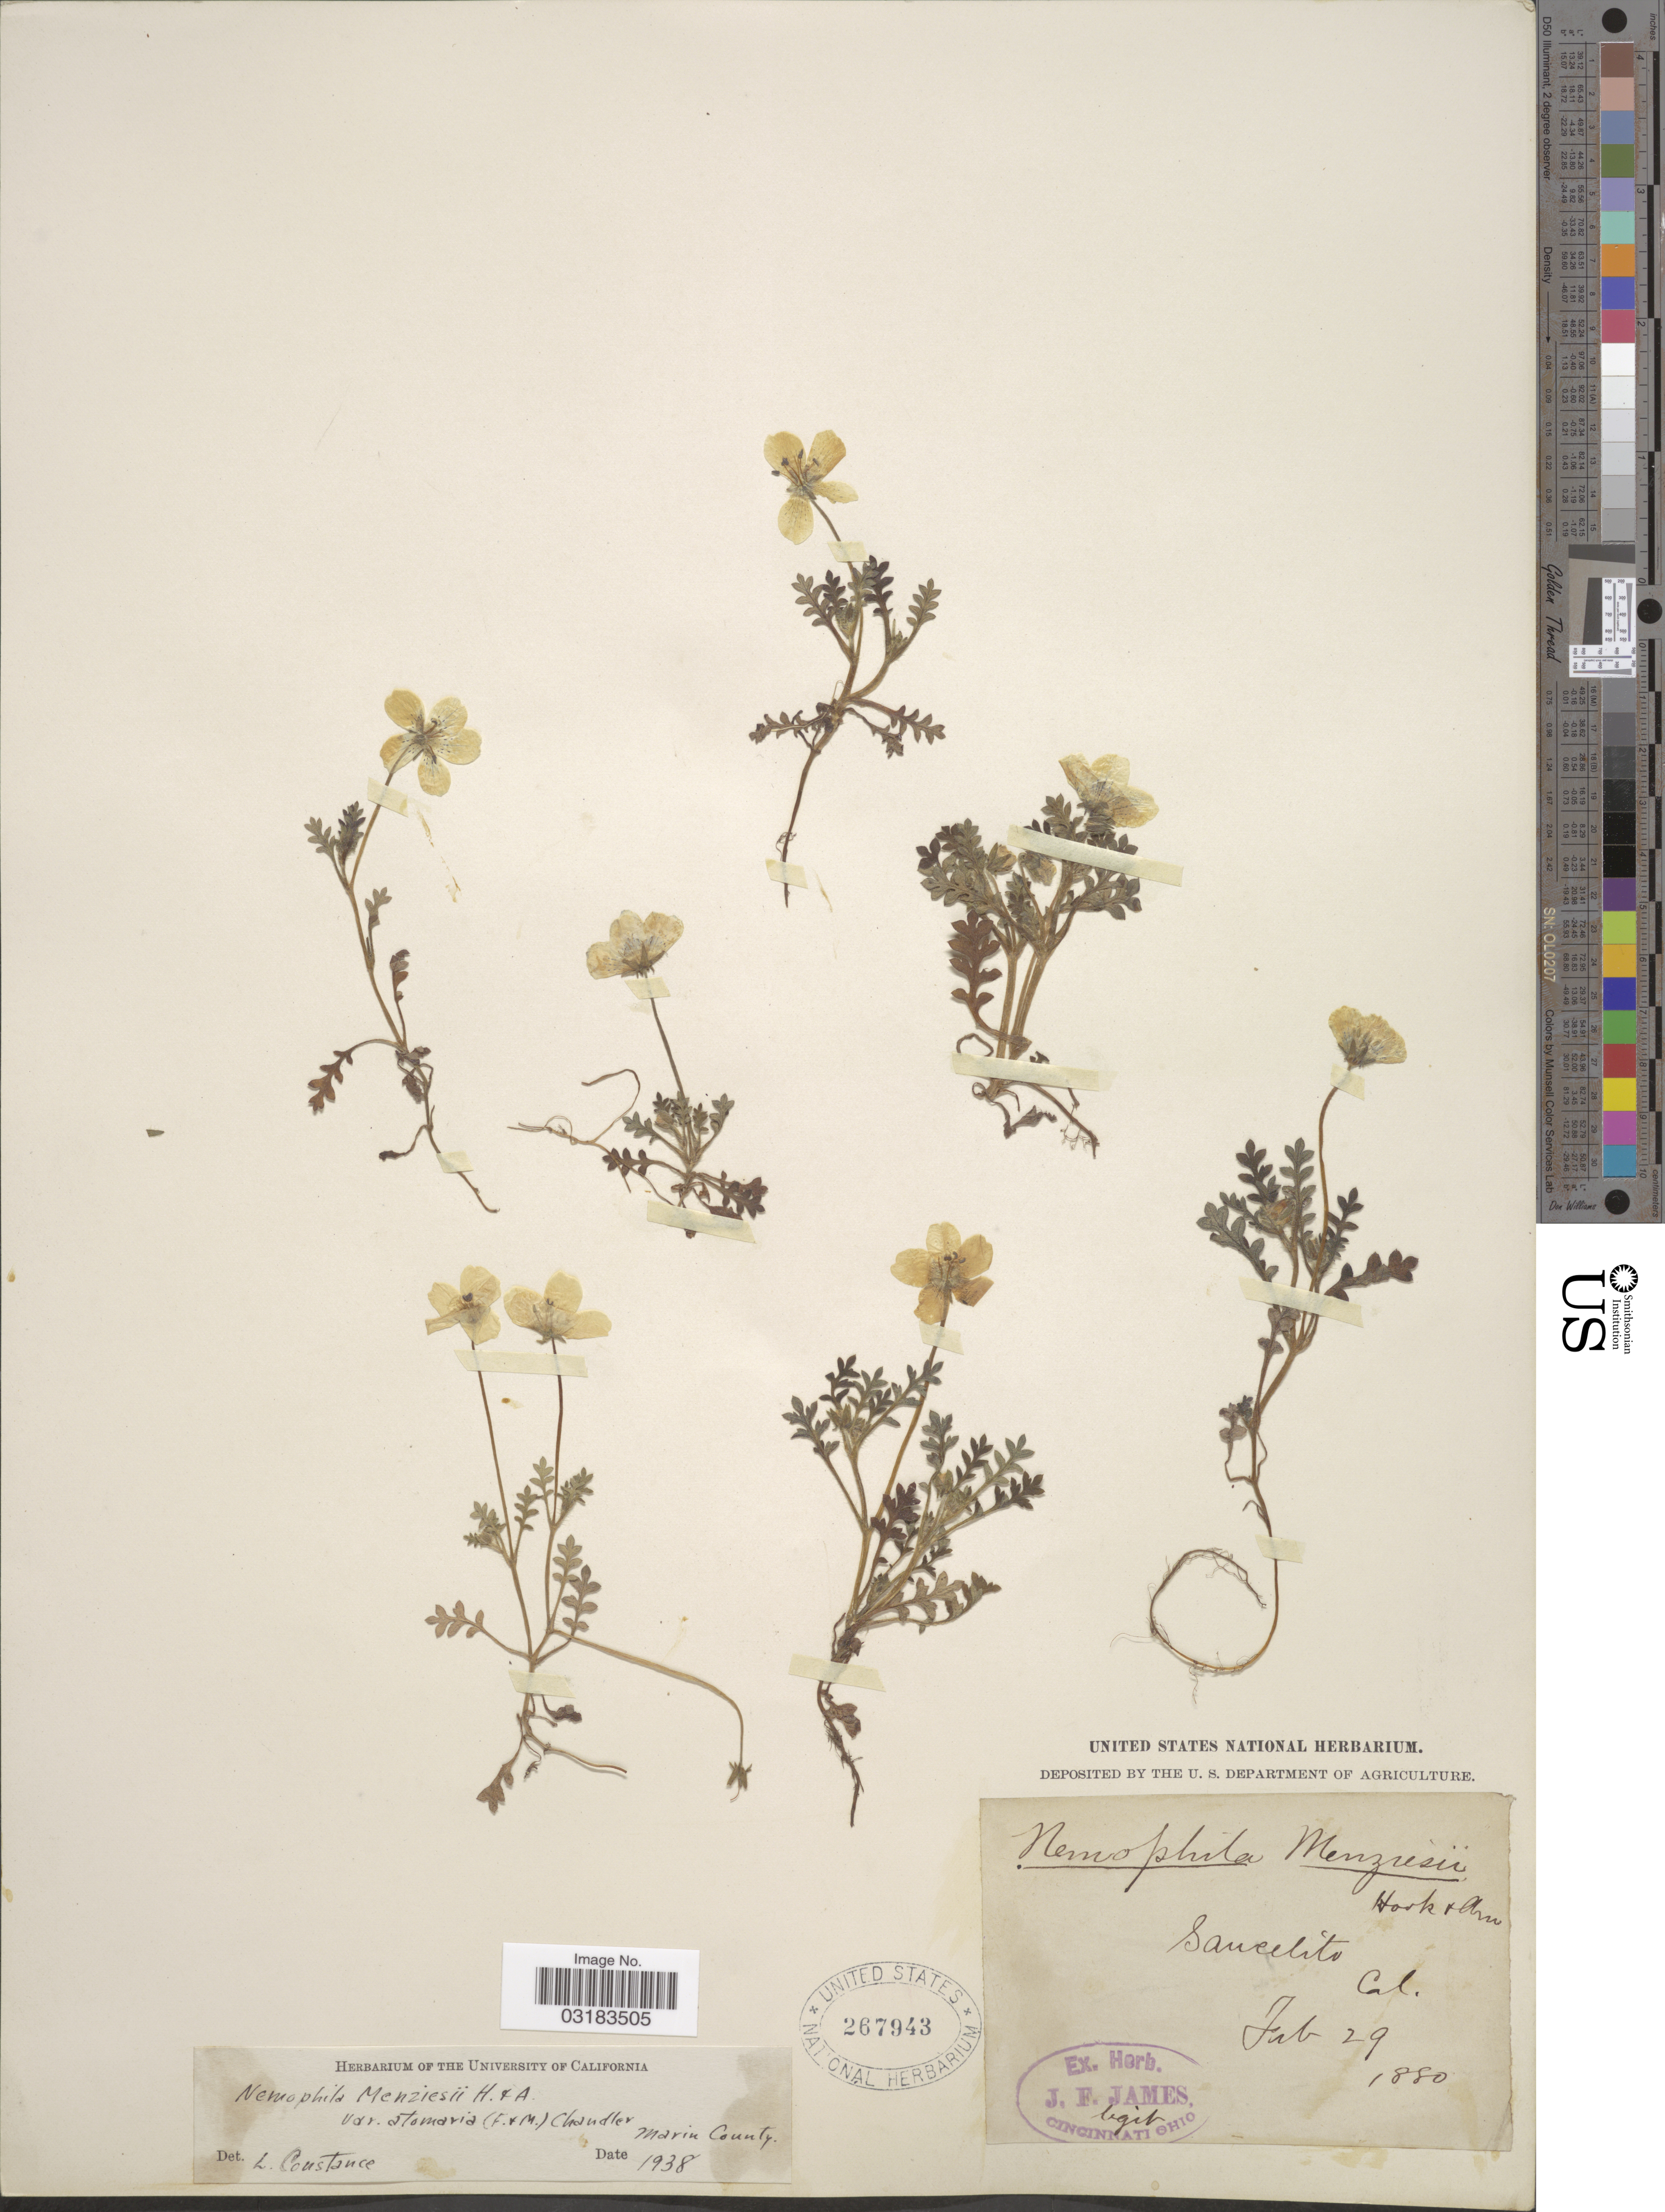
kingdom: Plantae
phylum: Tracheophyta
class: Magnoliopsida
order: Boraginales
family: Hydrophyllaceae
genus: Nemophila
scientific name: Nemophila menziesii var. atomaria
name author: (Fisch. & C.A. Mey.) H.P. Chandler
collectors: J. James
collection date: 1880-02-29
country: United States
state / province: California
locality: Saucelito.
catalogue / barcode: US 267943